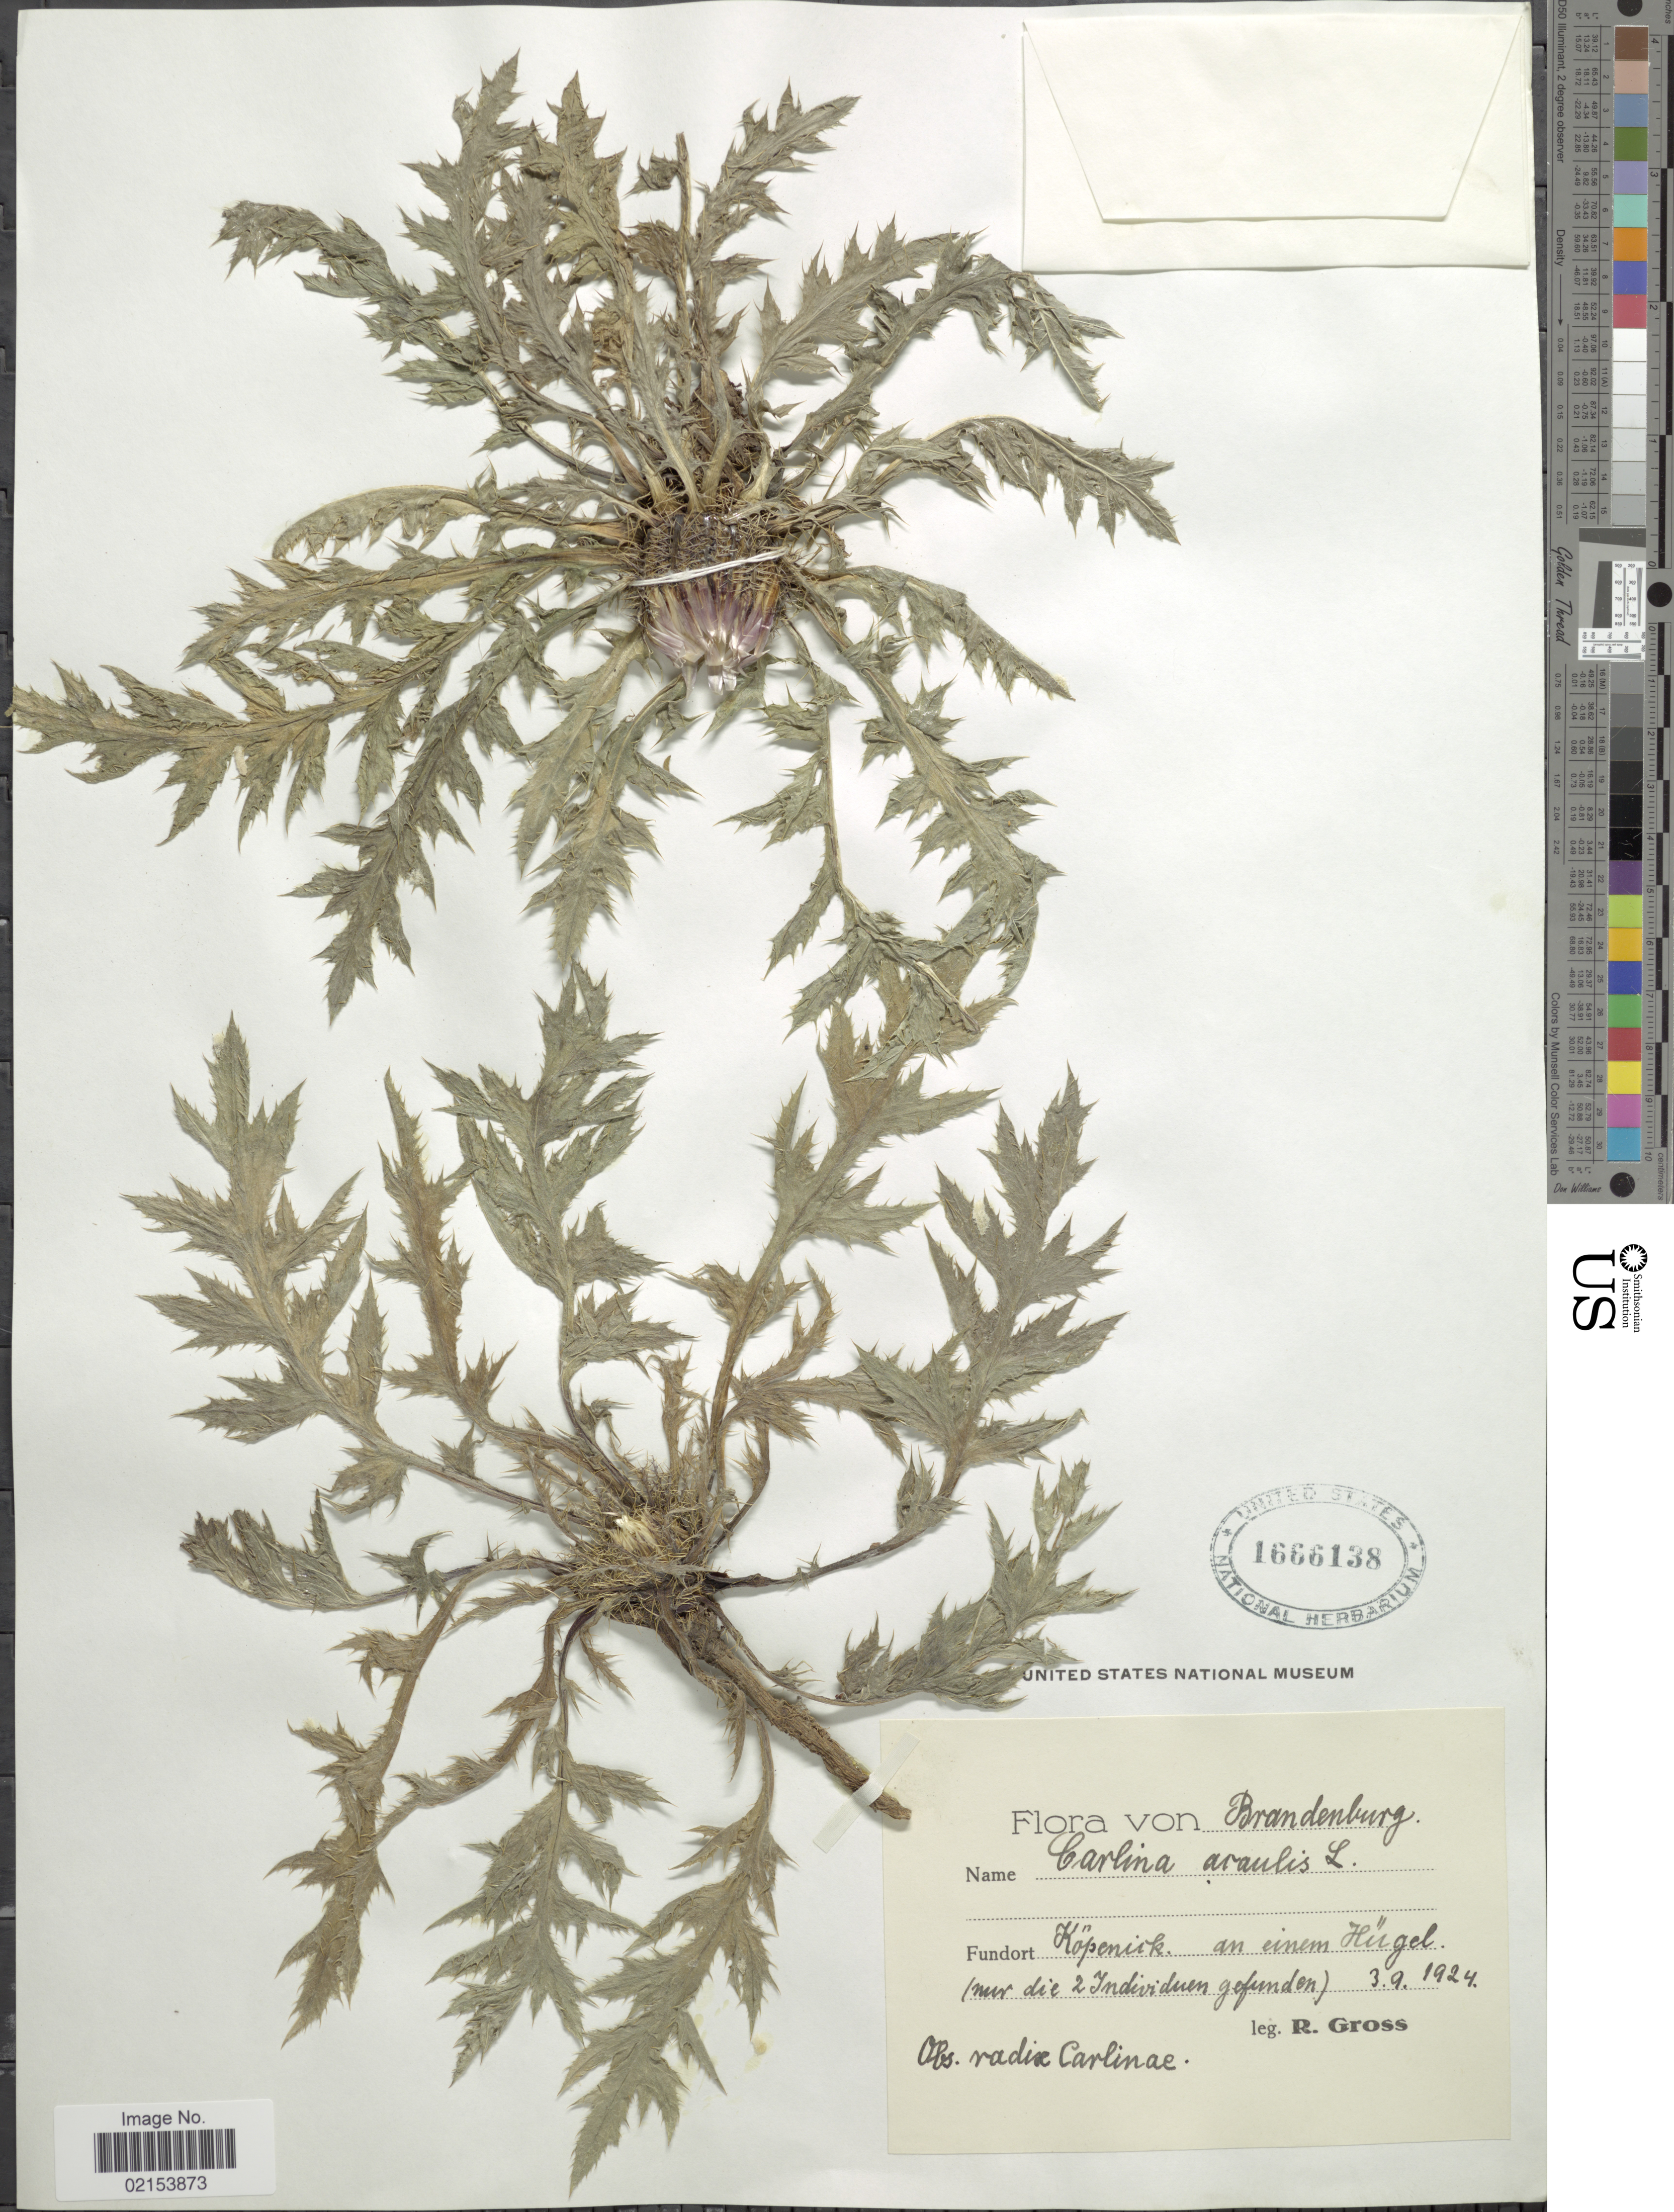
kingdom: Plantae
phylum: Tracheophyta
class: Magnoliopsida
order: Asterales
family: Asteraceae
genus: Carlina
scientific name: Carlina acaulis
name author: L.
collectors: R. Gross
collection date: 1924-09-03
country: Germany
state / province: Brandenburg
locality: Kopenock an einem Hugel (mer doe i Indiviuen gefunden)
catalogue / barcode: US 1666138